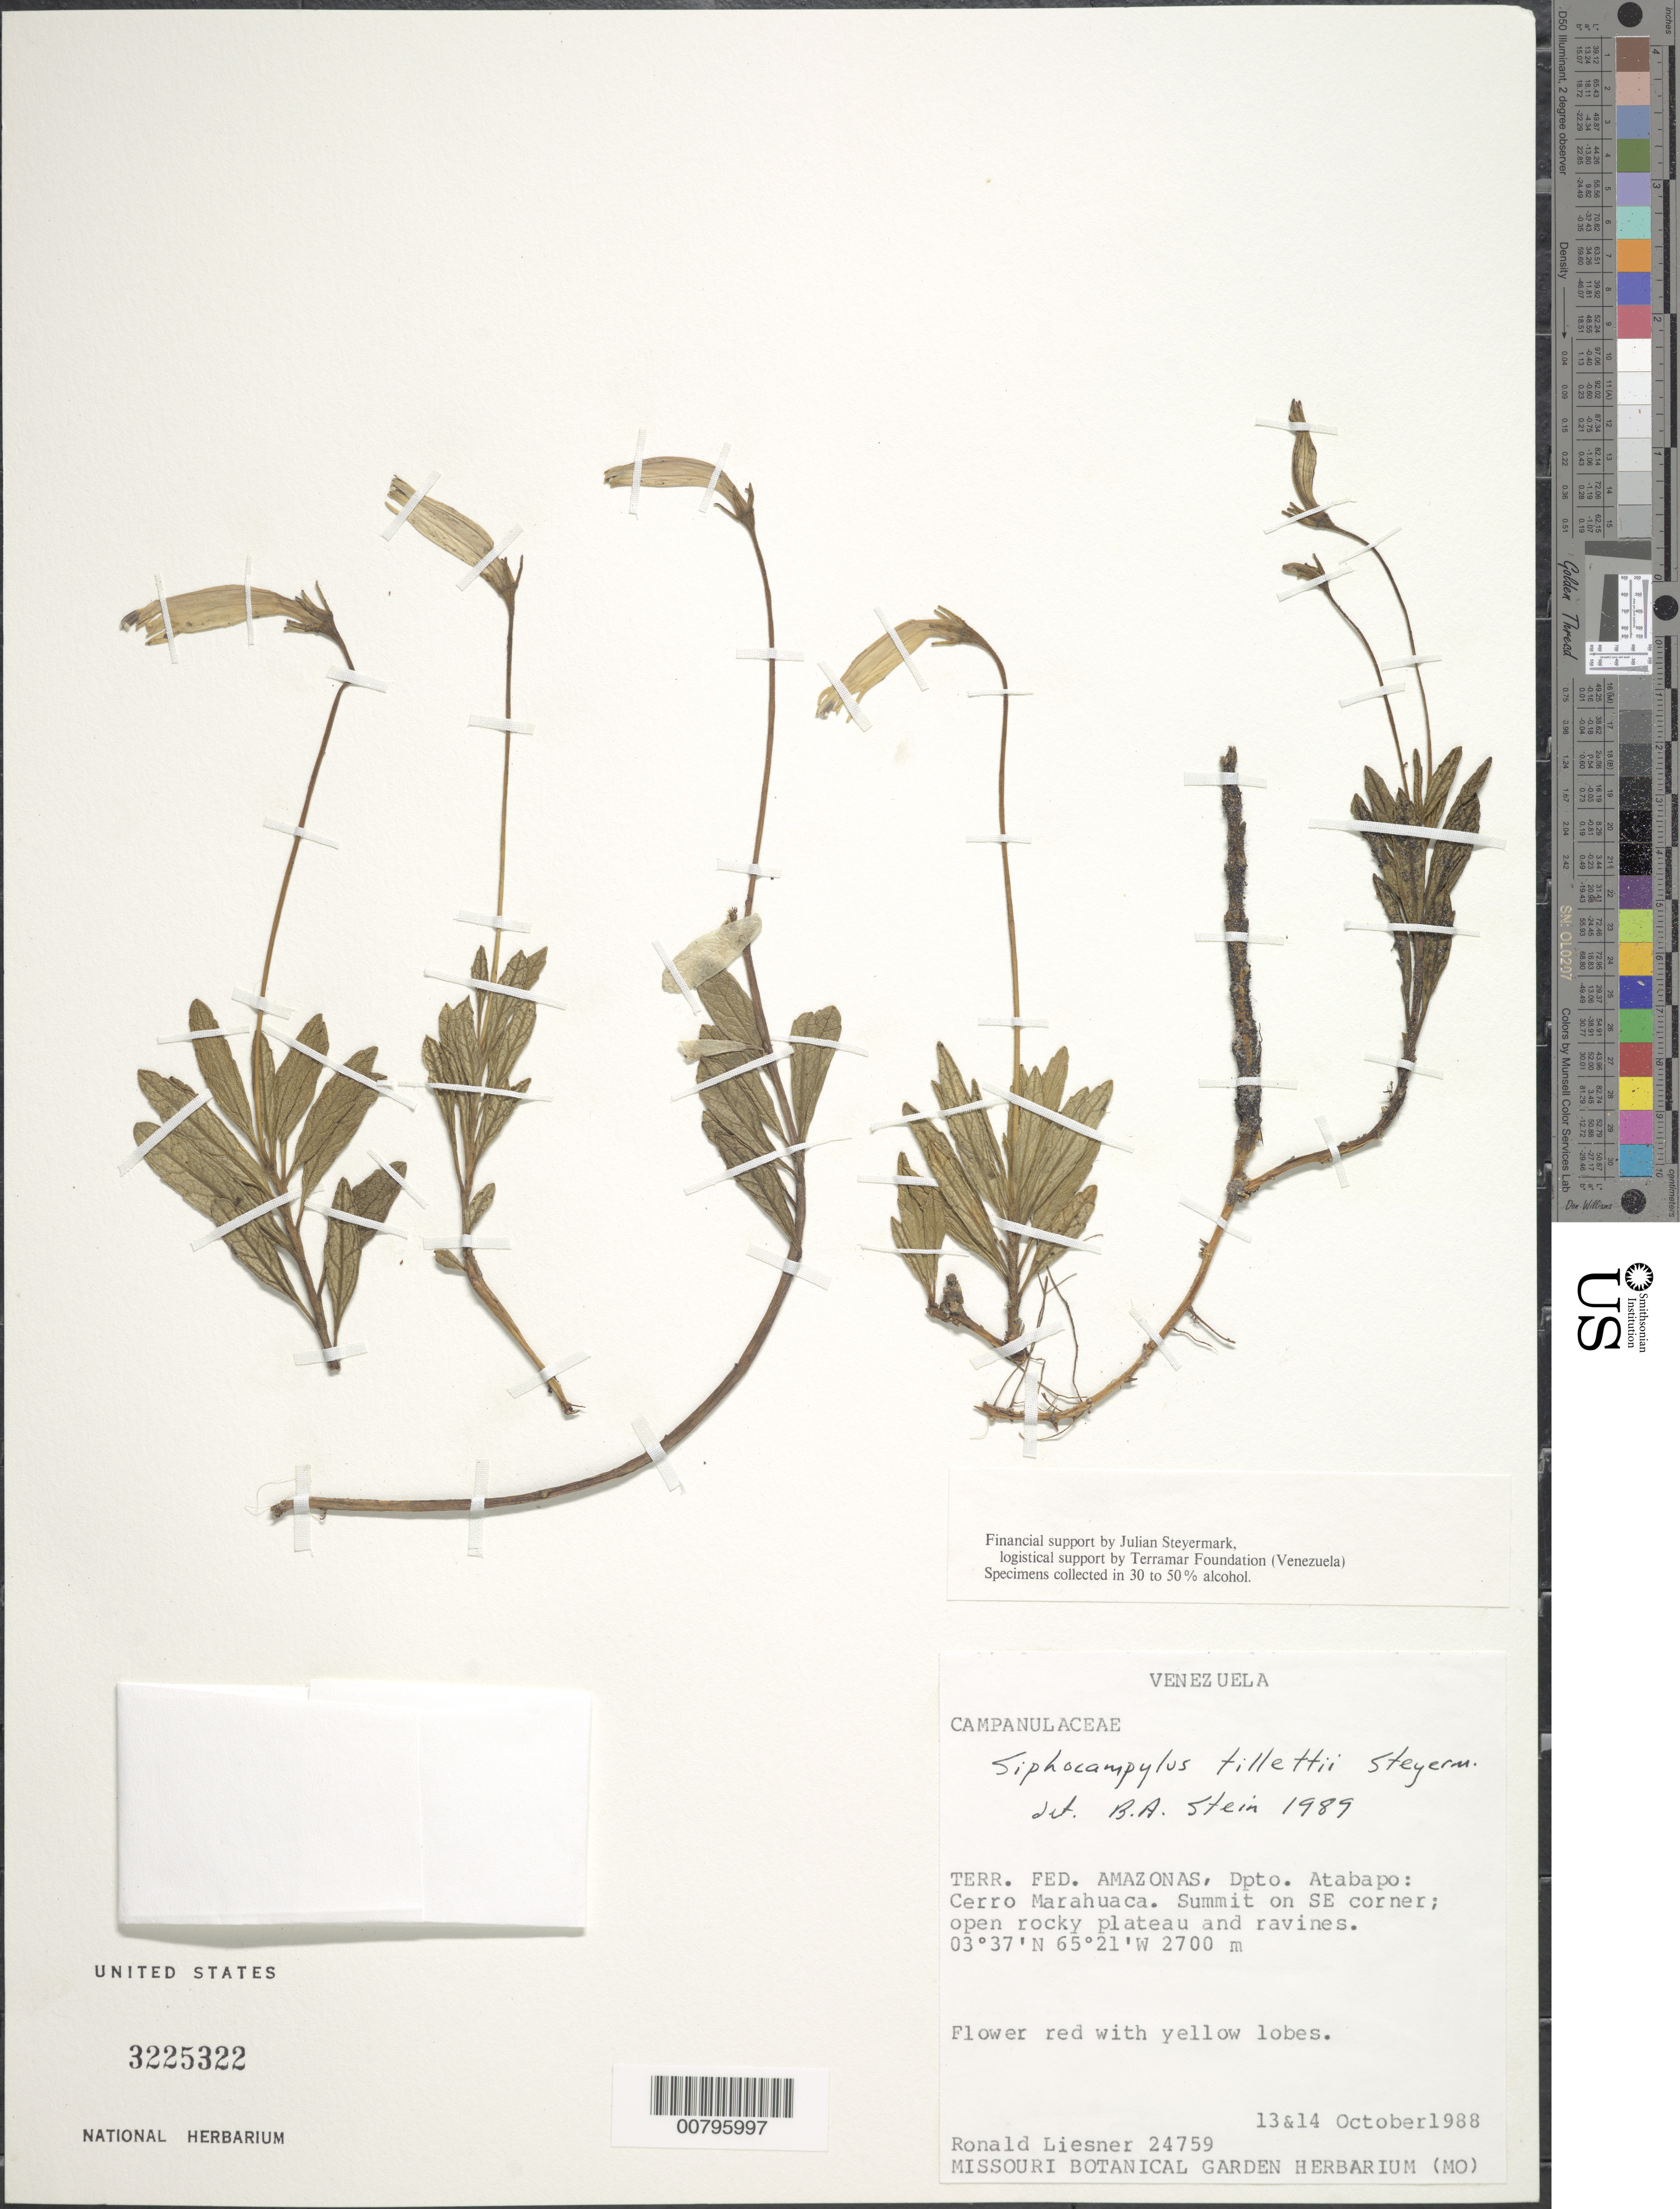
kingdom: Plantae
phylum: Tracheophyta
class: Magnoliopsida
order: Asterales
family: Campanulaceae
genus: Siphocampylus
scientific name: Siphocampylus tillettii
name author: Steyerm.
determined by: Stein, B. A., Senior Director, Climate Adaptation and Resilience, National Wildlife Federation (UNITED STATES)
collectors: R. L. Liesner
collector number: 24759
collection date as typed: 13-Oct-88 to 14-Oct-88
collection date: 1988-10-13/1988-10-14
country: Venezuela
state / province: Amazonas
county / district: Atabapo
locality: Cerro Marahuaca, summit on SE corner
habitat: Open rocky plateau and ravines. On slope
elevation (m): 2700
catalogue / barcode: US 3225322